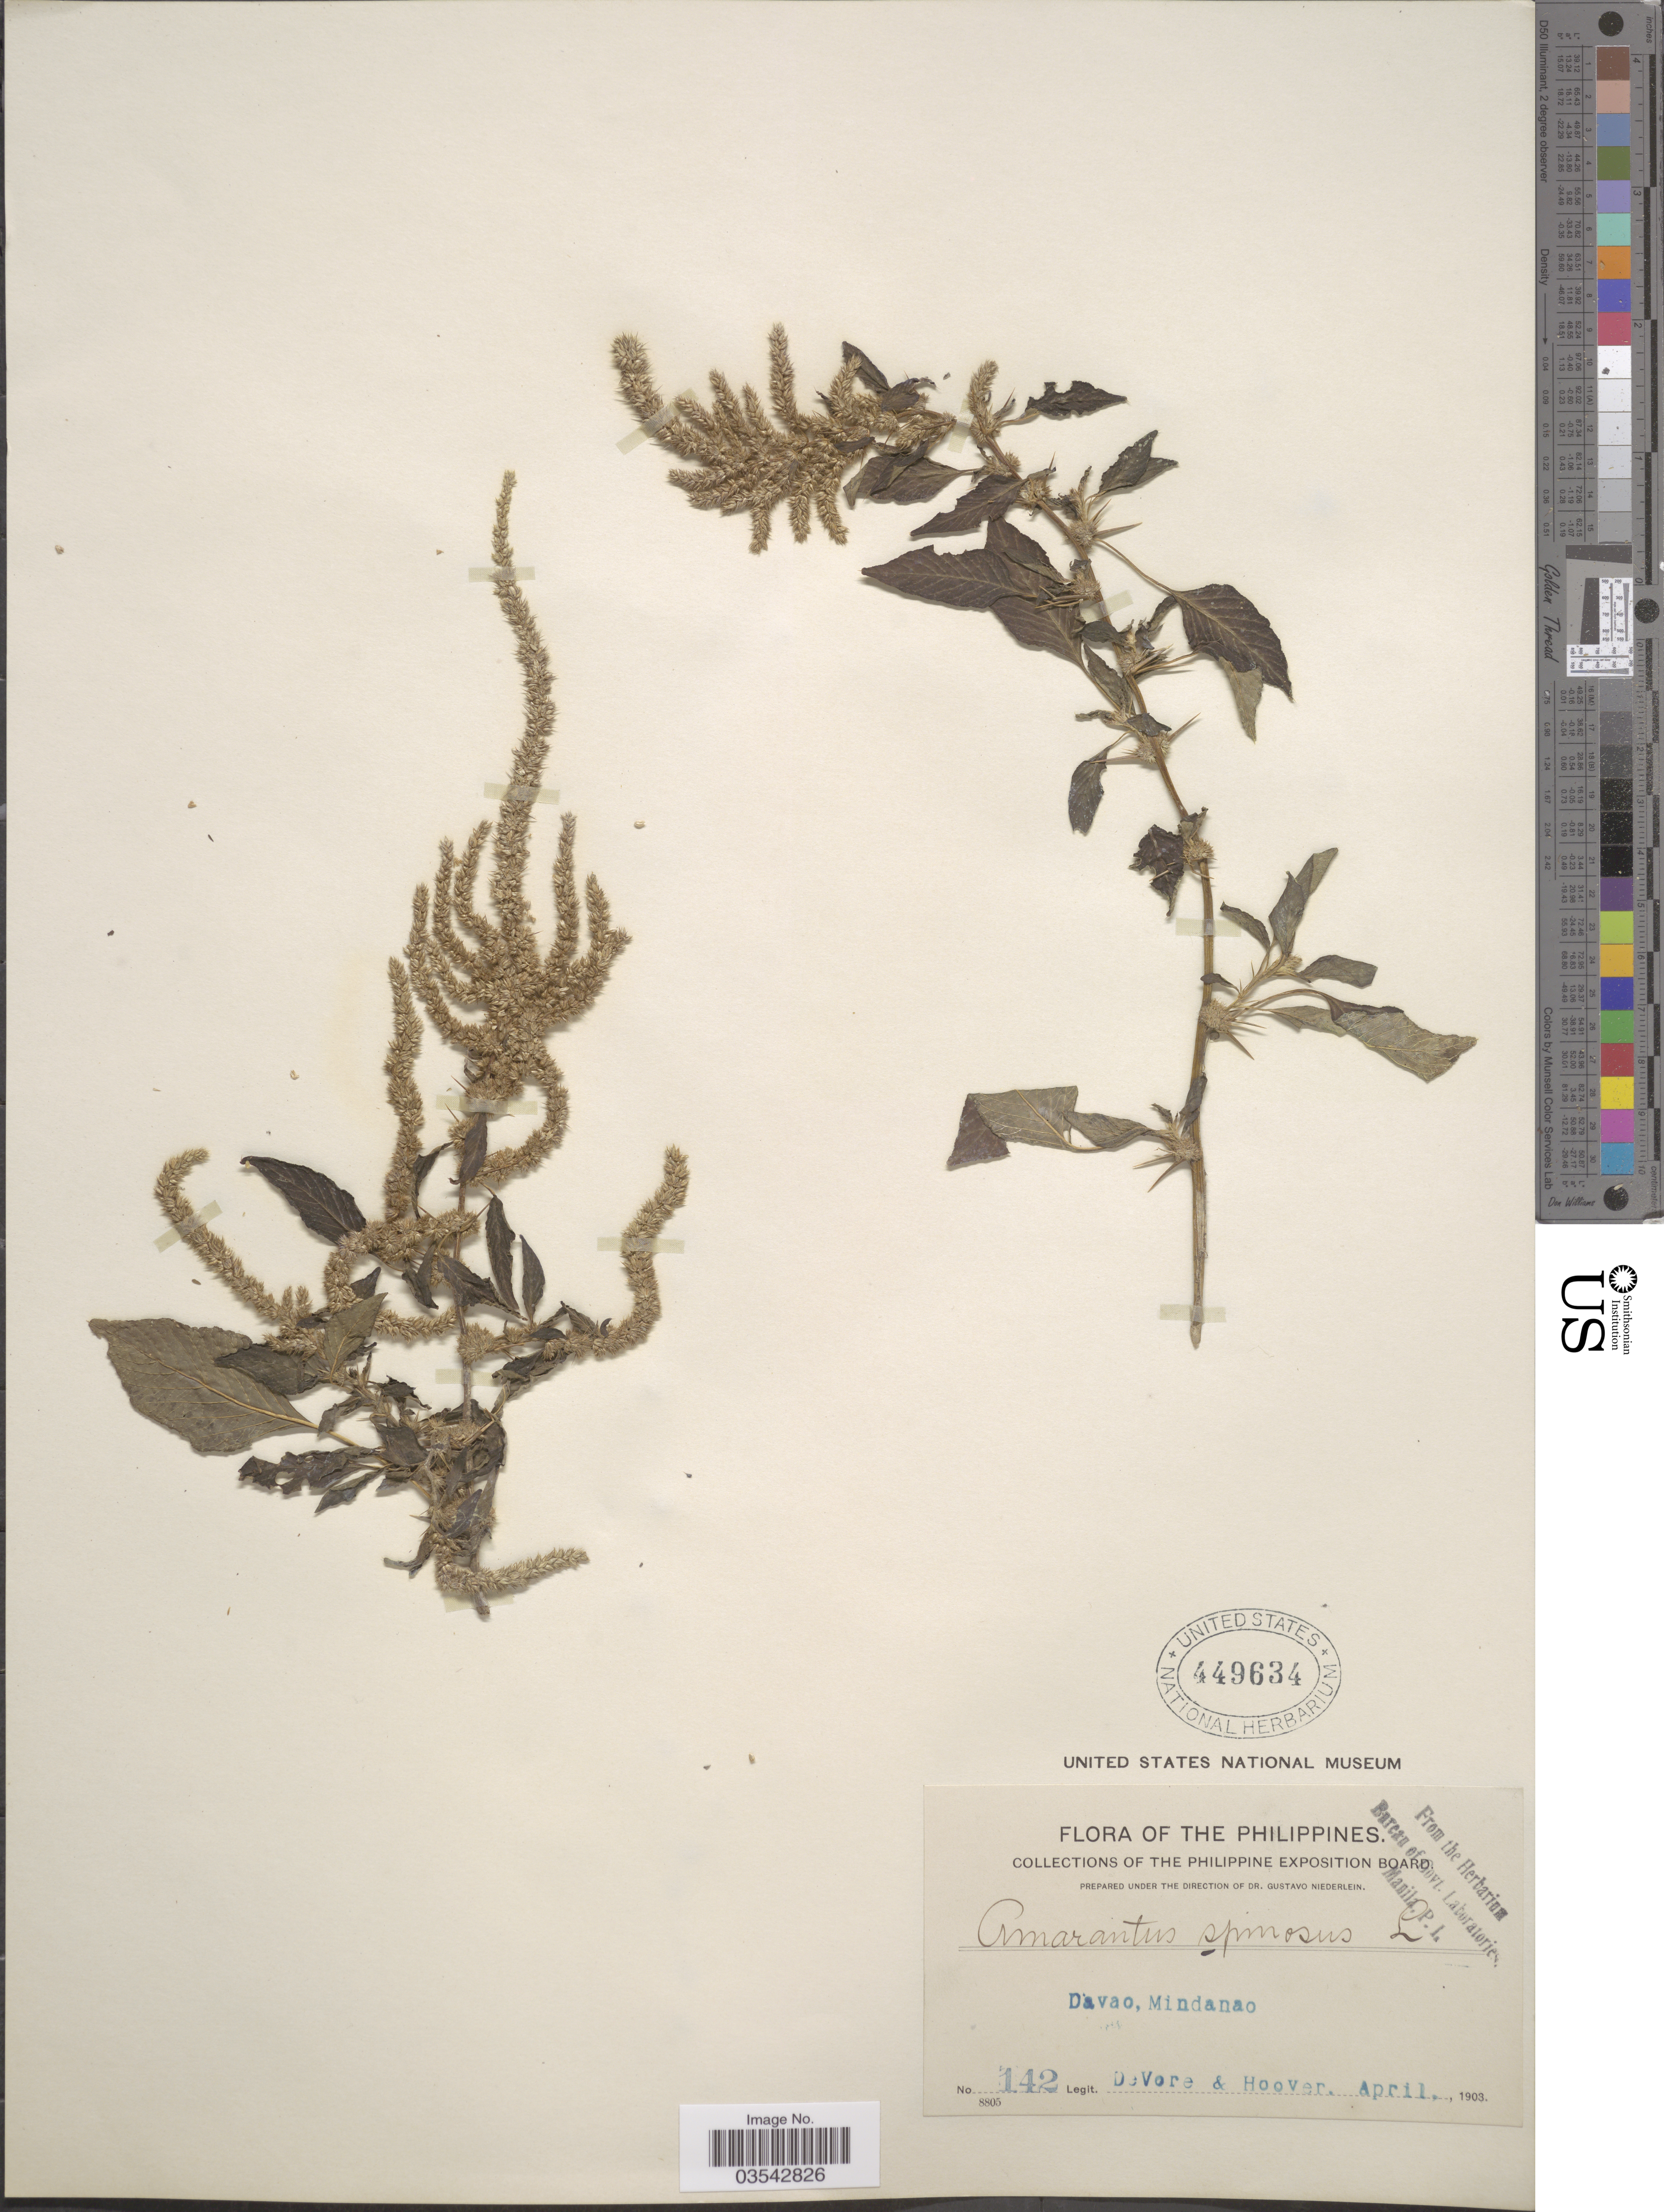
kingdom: Plantae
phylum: Tracheophyta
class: Magnoliopsida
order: Caryophyllales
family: Amaranthaceae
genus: Amaranthus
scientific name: Amaranthus spinosus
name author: L.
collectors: B. F. DeVore & -- Hoover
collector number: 142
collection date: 1903-04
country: Philippines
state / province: Davao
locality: Mindanao.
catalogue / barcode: US 449634